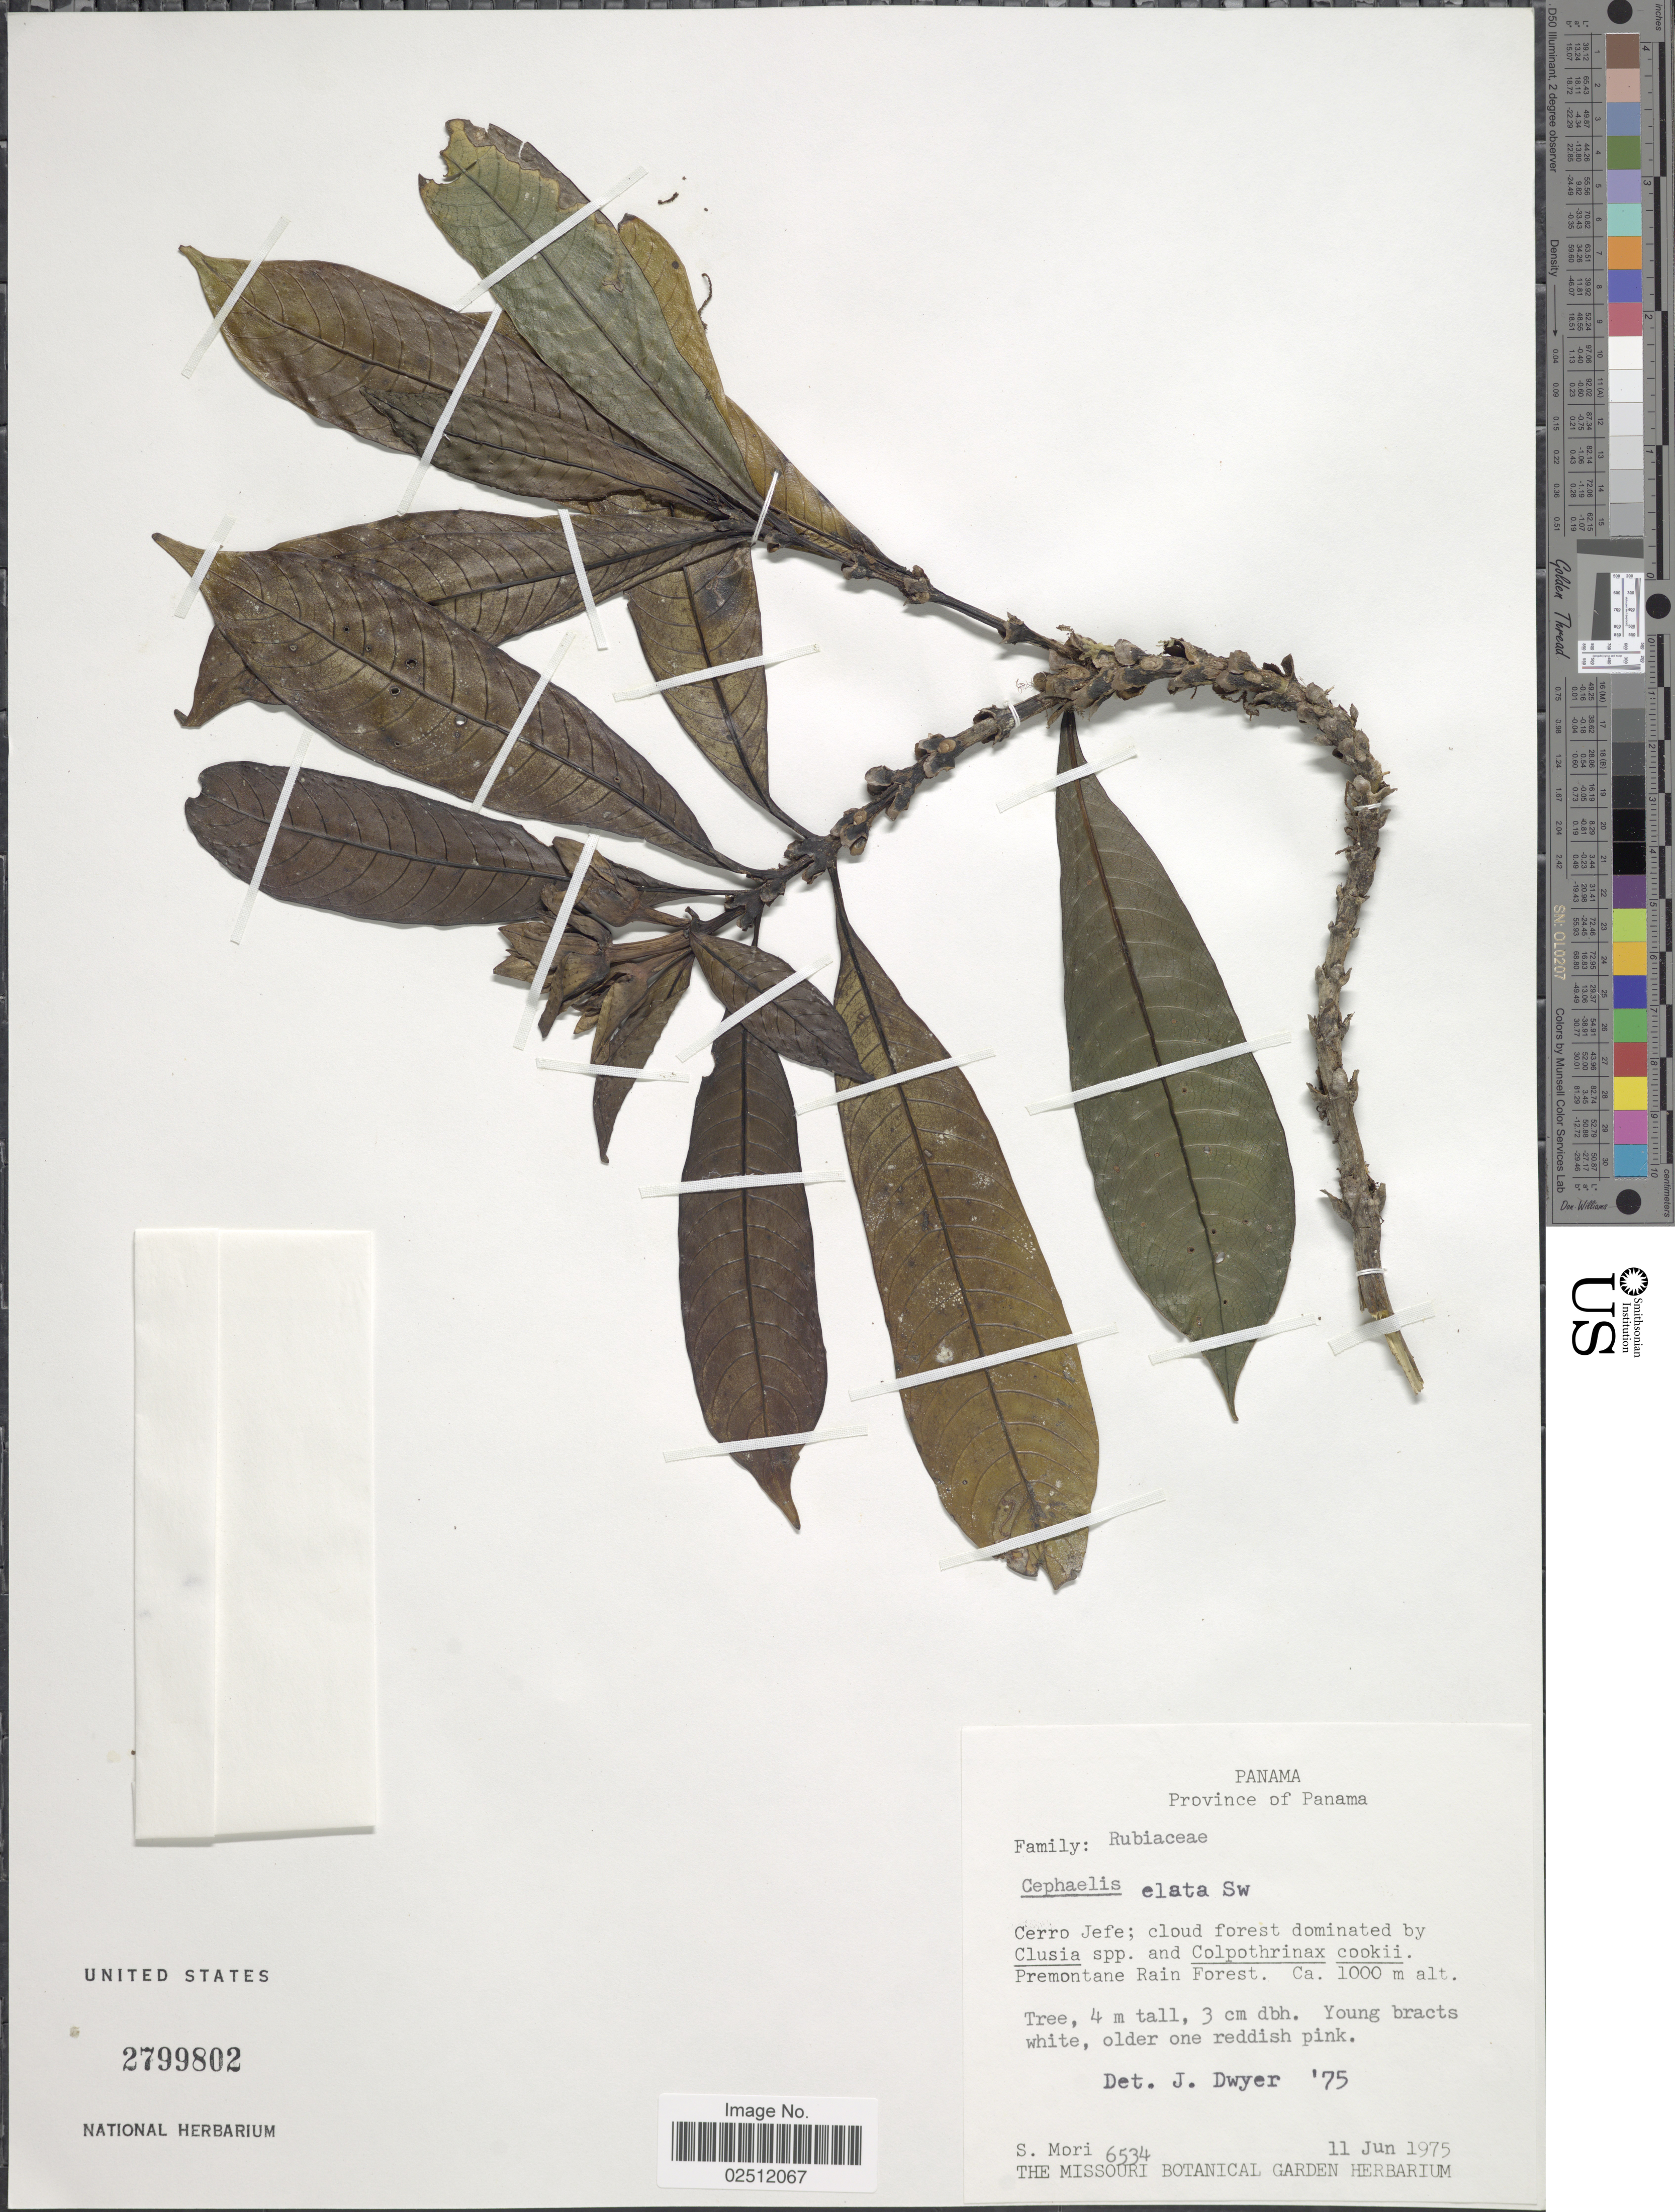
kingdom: Plantae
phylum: Tracheophyta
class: Magnoliopsida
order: Gentianales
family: Rubiaceae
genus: Psychotria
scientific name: Psychotria elata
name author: (Sw.) Hammel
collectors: S. Mori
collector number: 6534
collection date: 1975-06-11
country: Panama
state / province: Panamá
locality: Province of Panama, Cerro Jefe; cloud forest, Premontane Rain Forest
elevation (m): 1000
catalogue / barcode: US 2799802